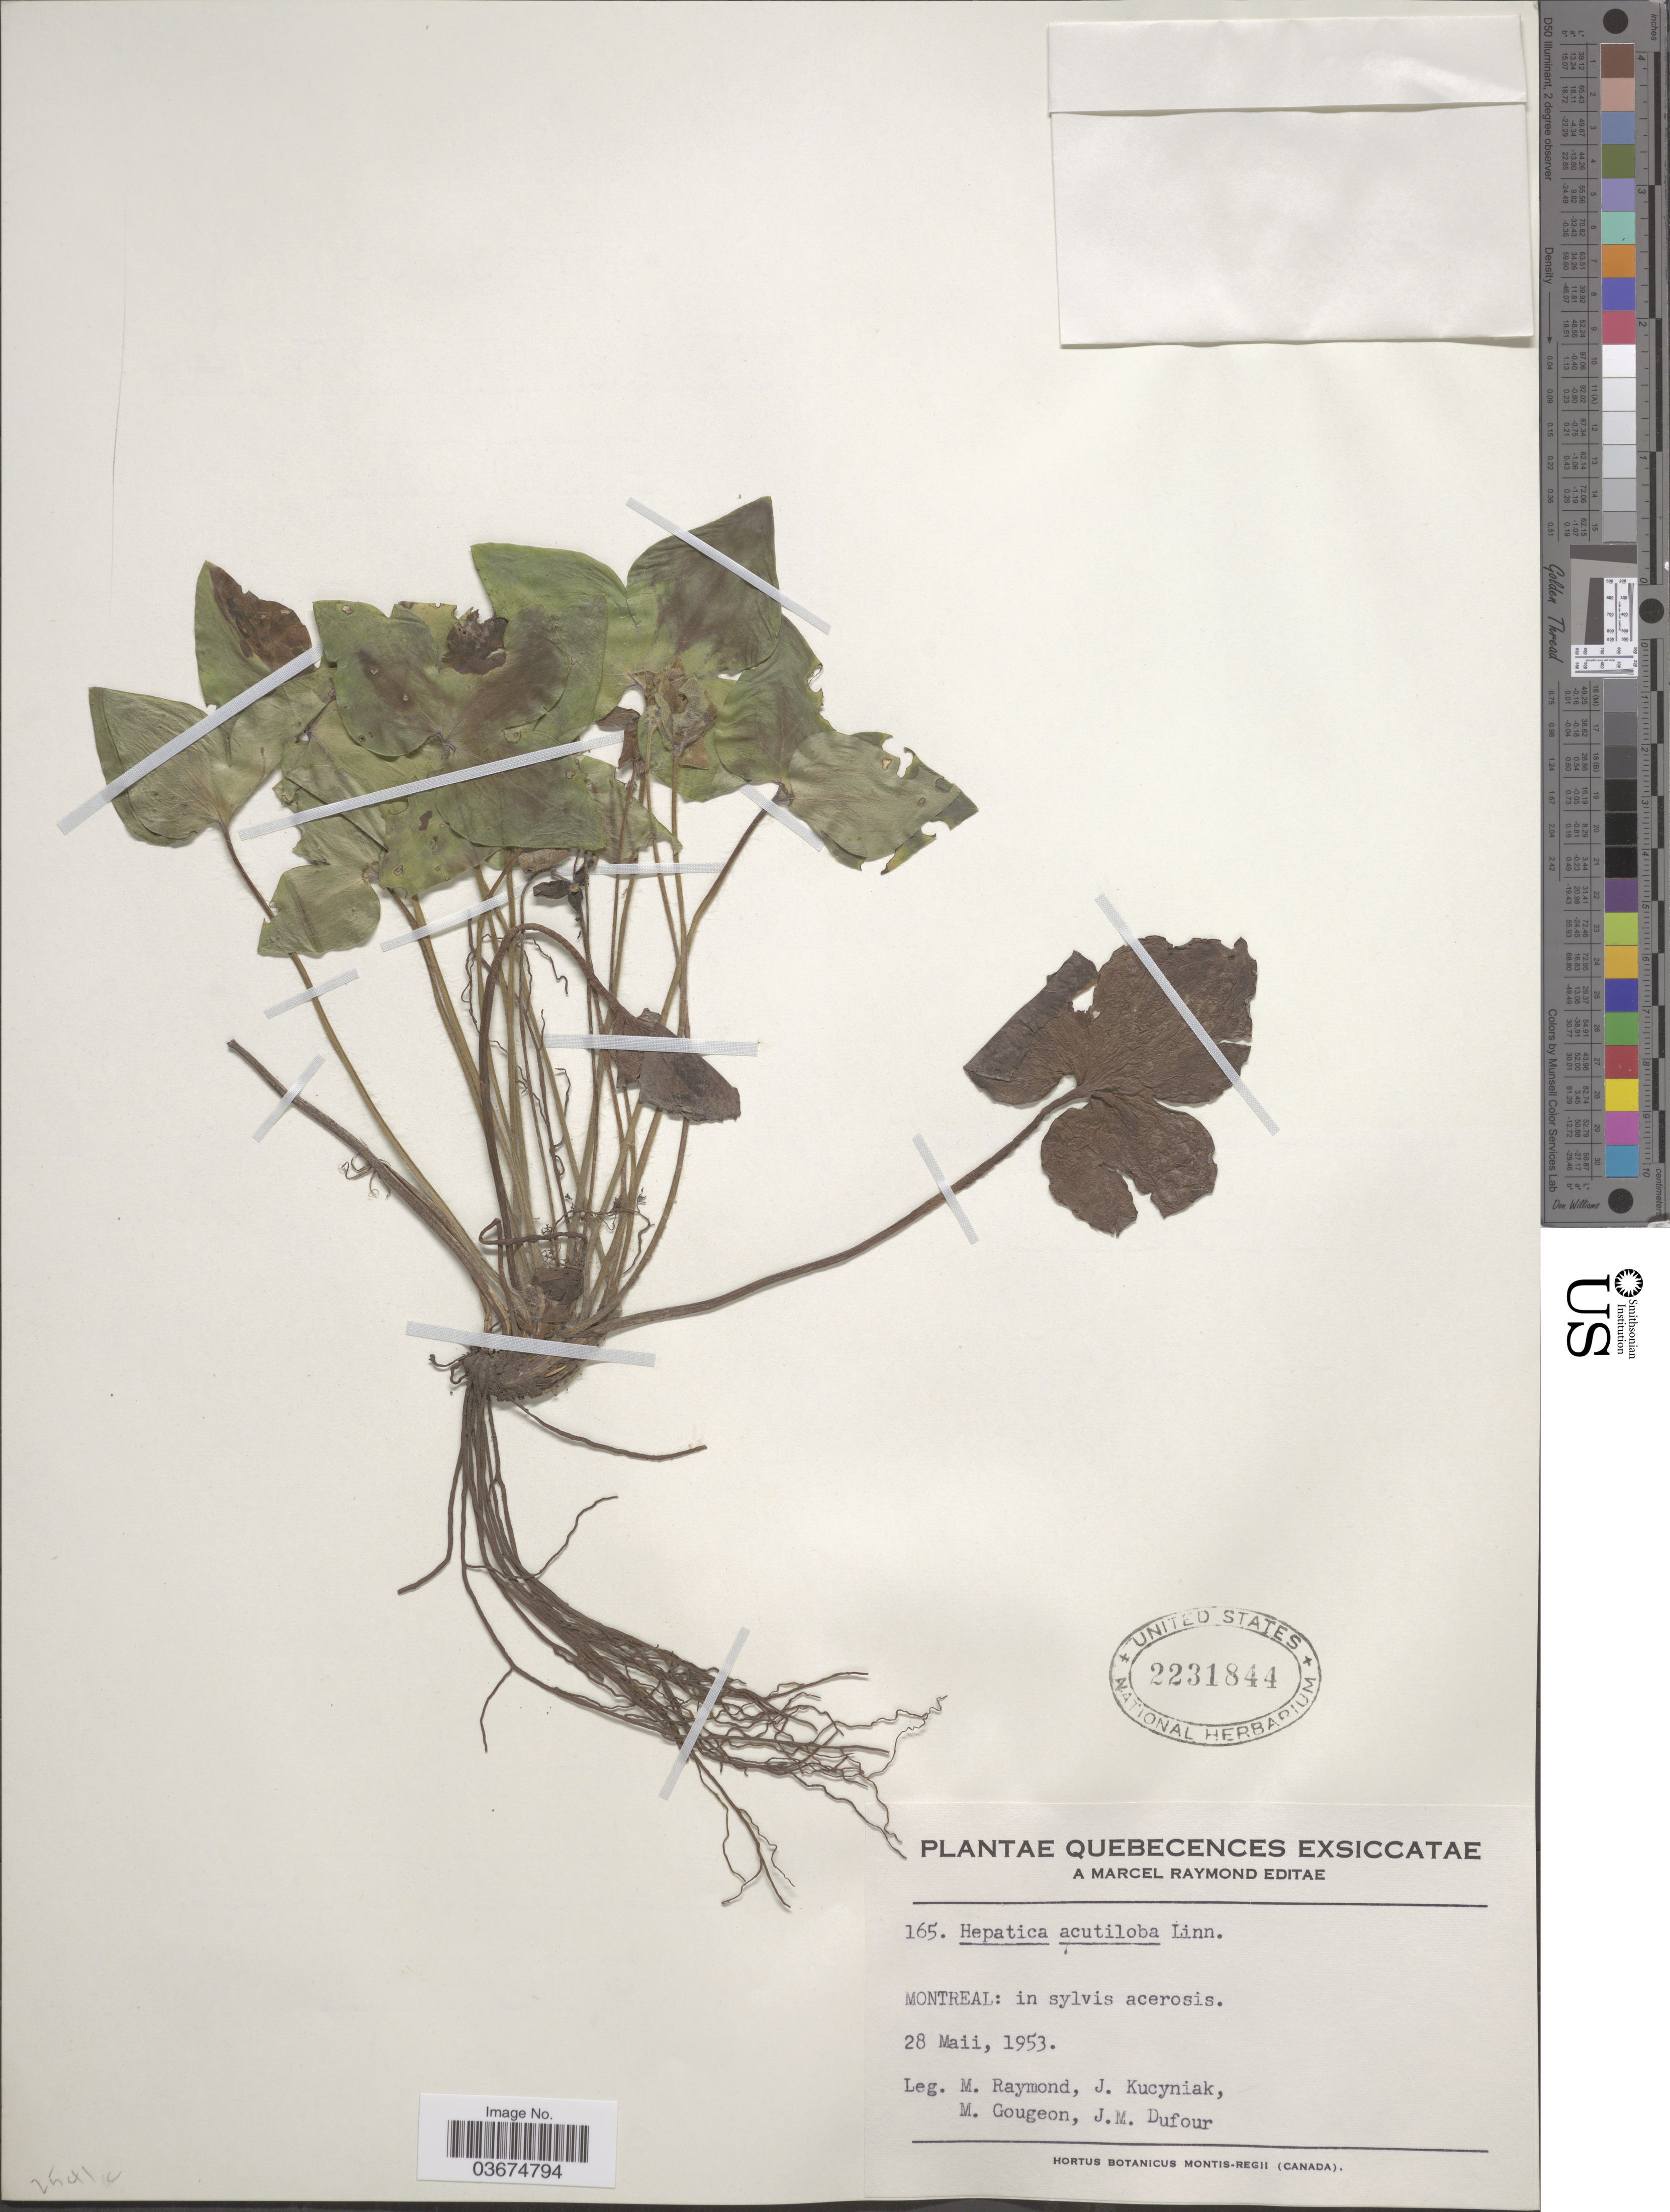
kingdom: Plantae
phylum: Tracheophyta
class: Magnoliopsida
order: Ranunculales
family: Ranunculaceae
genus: Hepatica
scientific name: Hepatica acutiloba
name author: DC.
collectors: M. Raymond, J. Kucyniak, M. Gougeon & J. Dufour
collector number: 165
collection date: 1953-05-28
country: Canada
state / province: Quebec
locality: Montreal: in sylvis acerosis.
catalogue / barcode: US 2231844